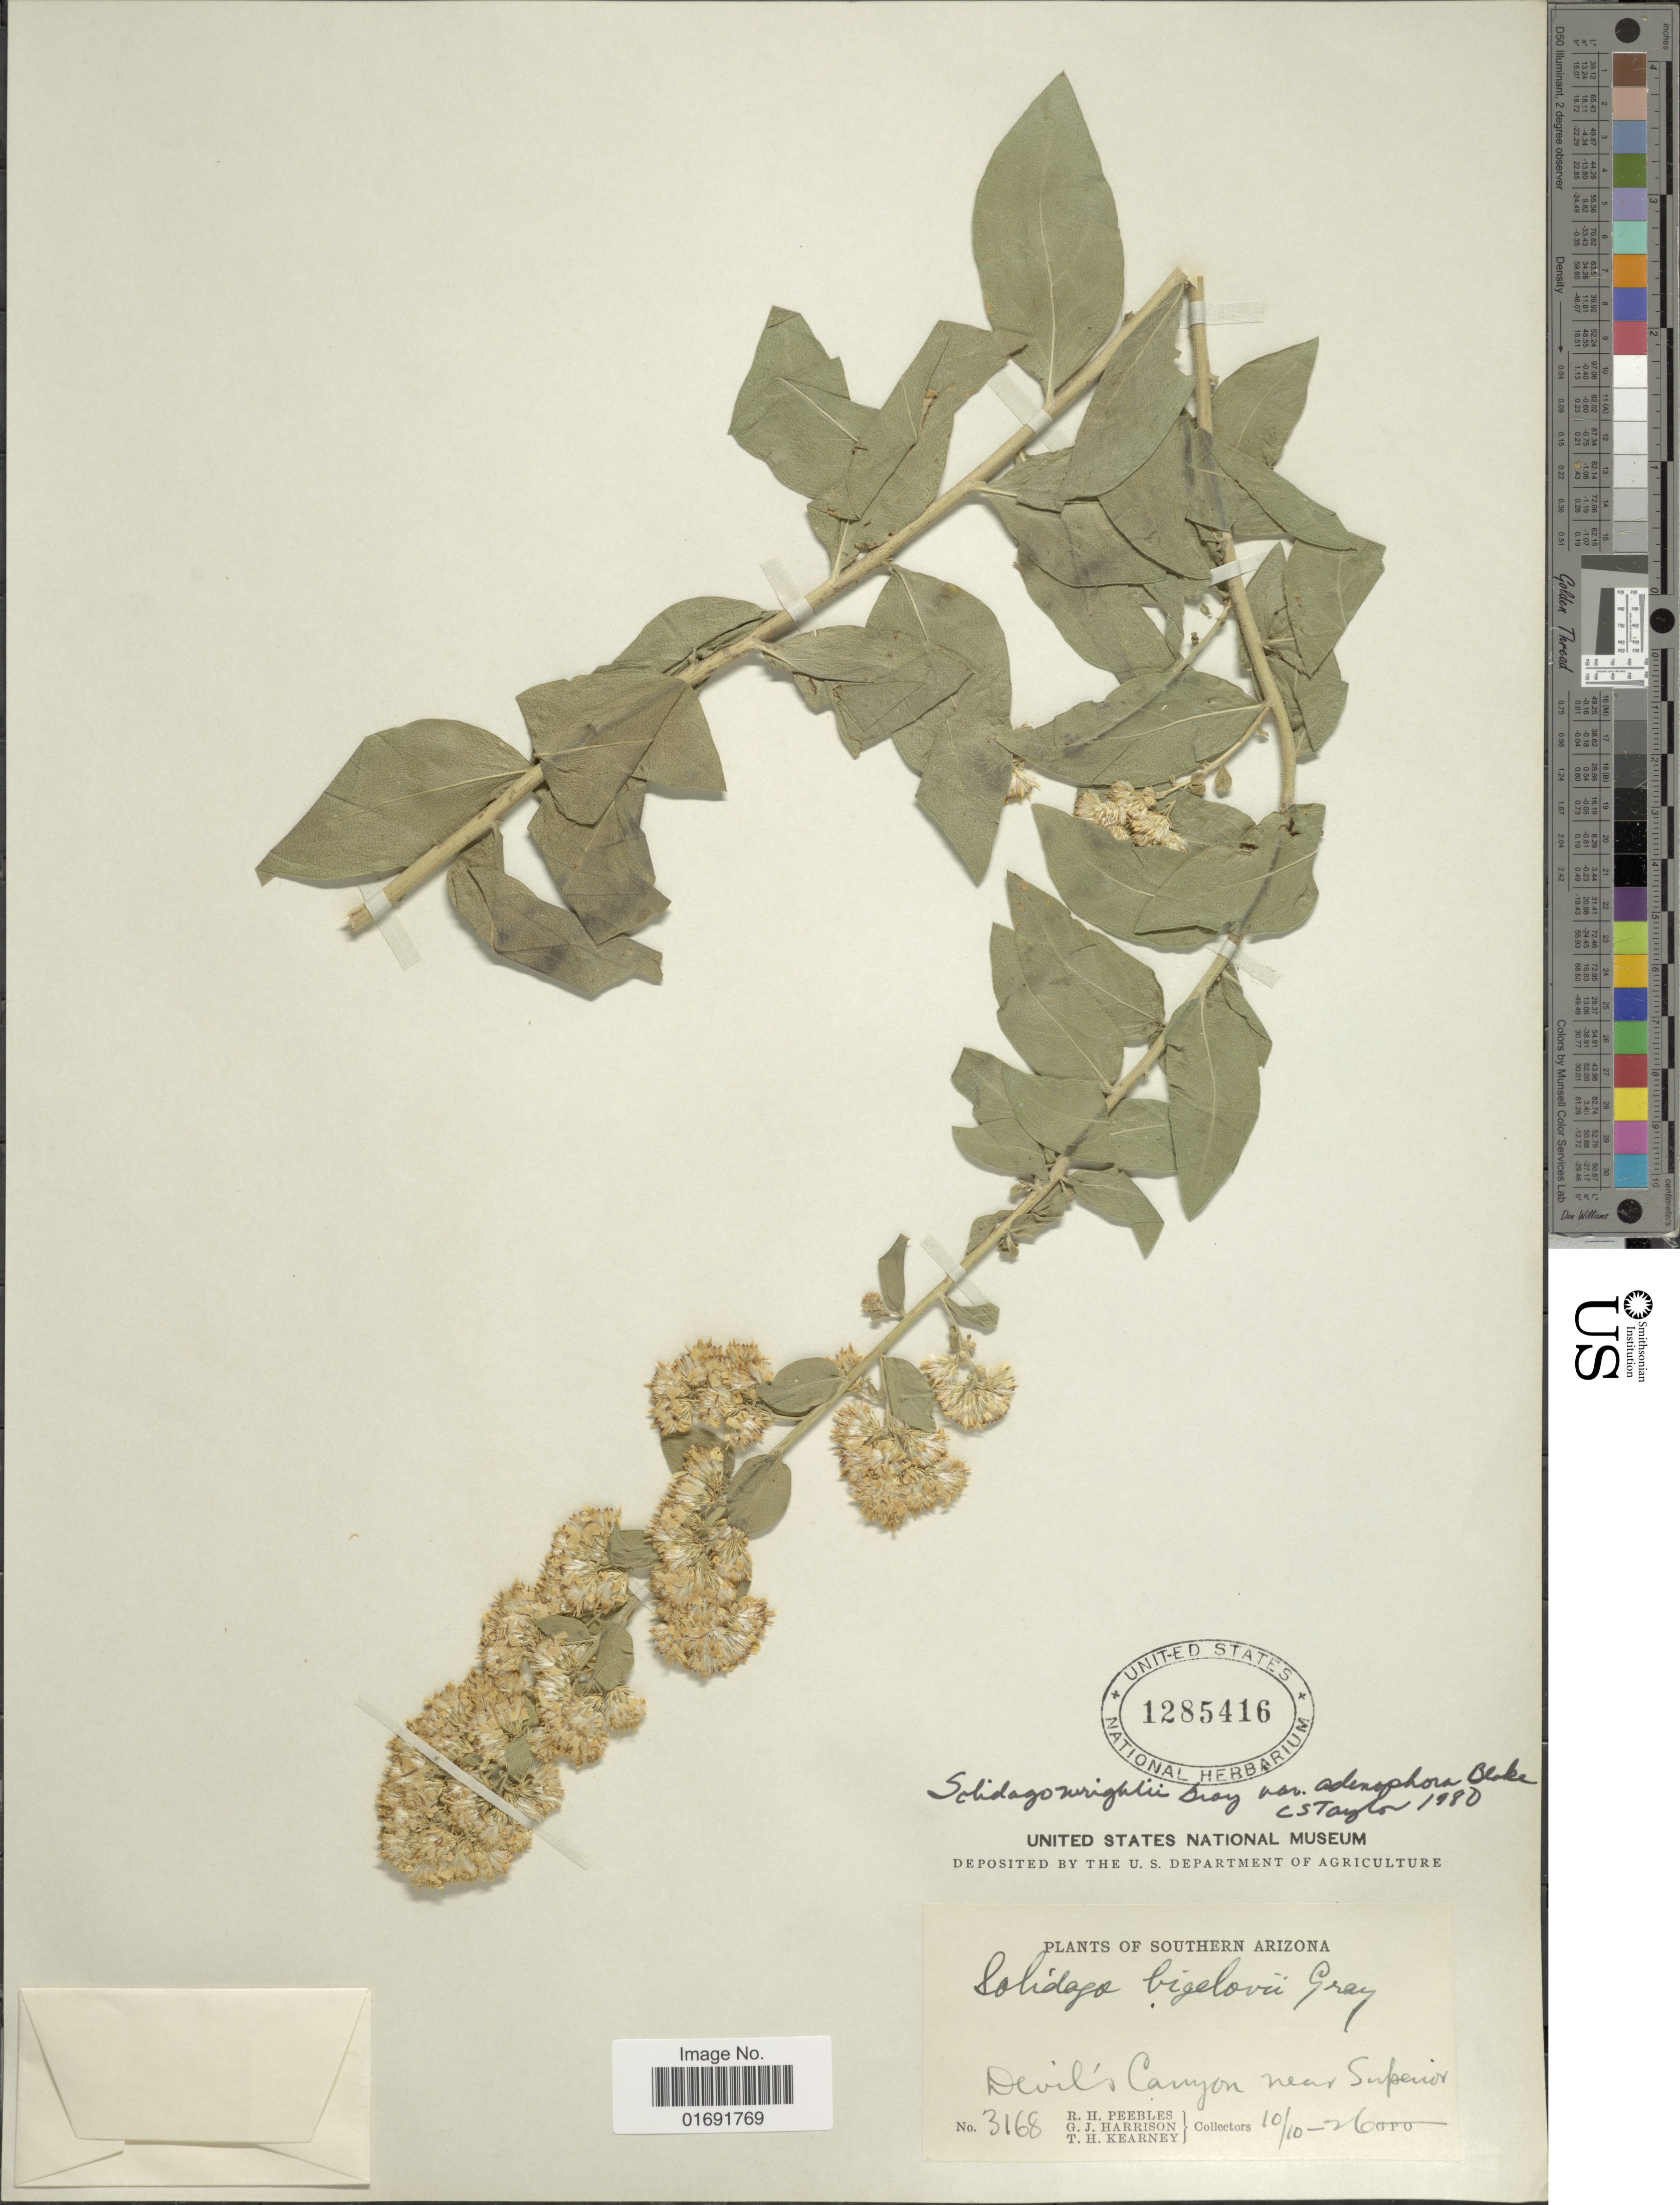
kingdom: Plantae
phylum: Tracheophyta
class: Magnoliopsida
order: Asterales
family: Asteraceae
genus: Solidago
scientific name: Solidago wrightii var. adenophora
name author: S.F. Blake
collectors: R. H. Peebles, G. J. Harrison & T. H. Kearney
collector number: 3168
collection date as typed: Transcribed d/m/y: 10/10/26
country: United States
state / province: Arizona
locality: Southern Arizona, Devil's Canyon near Superior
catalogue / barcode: US 1285416